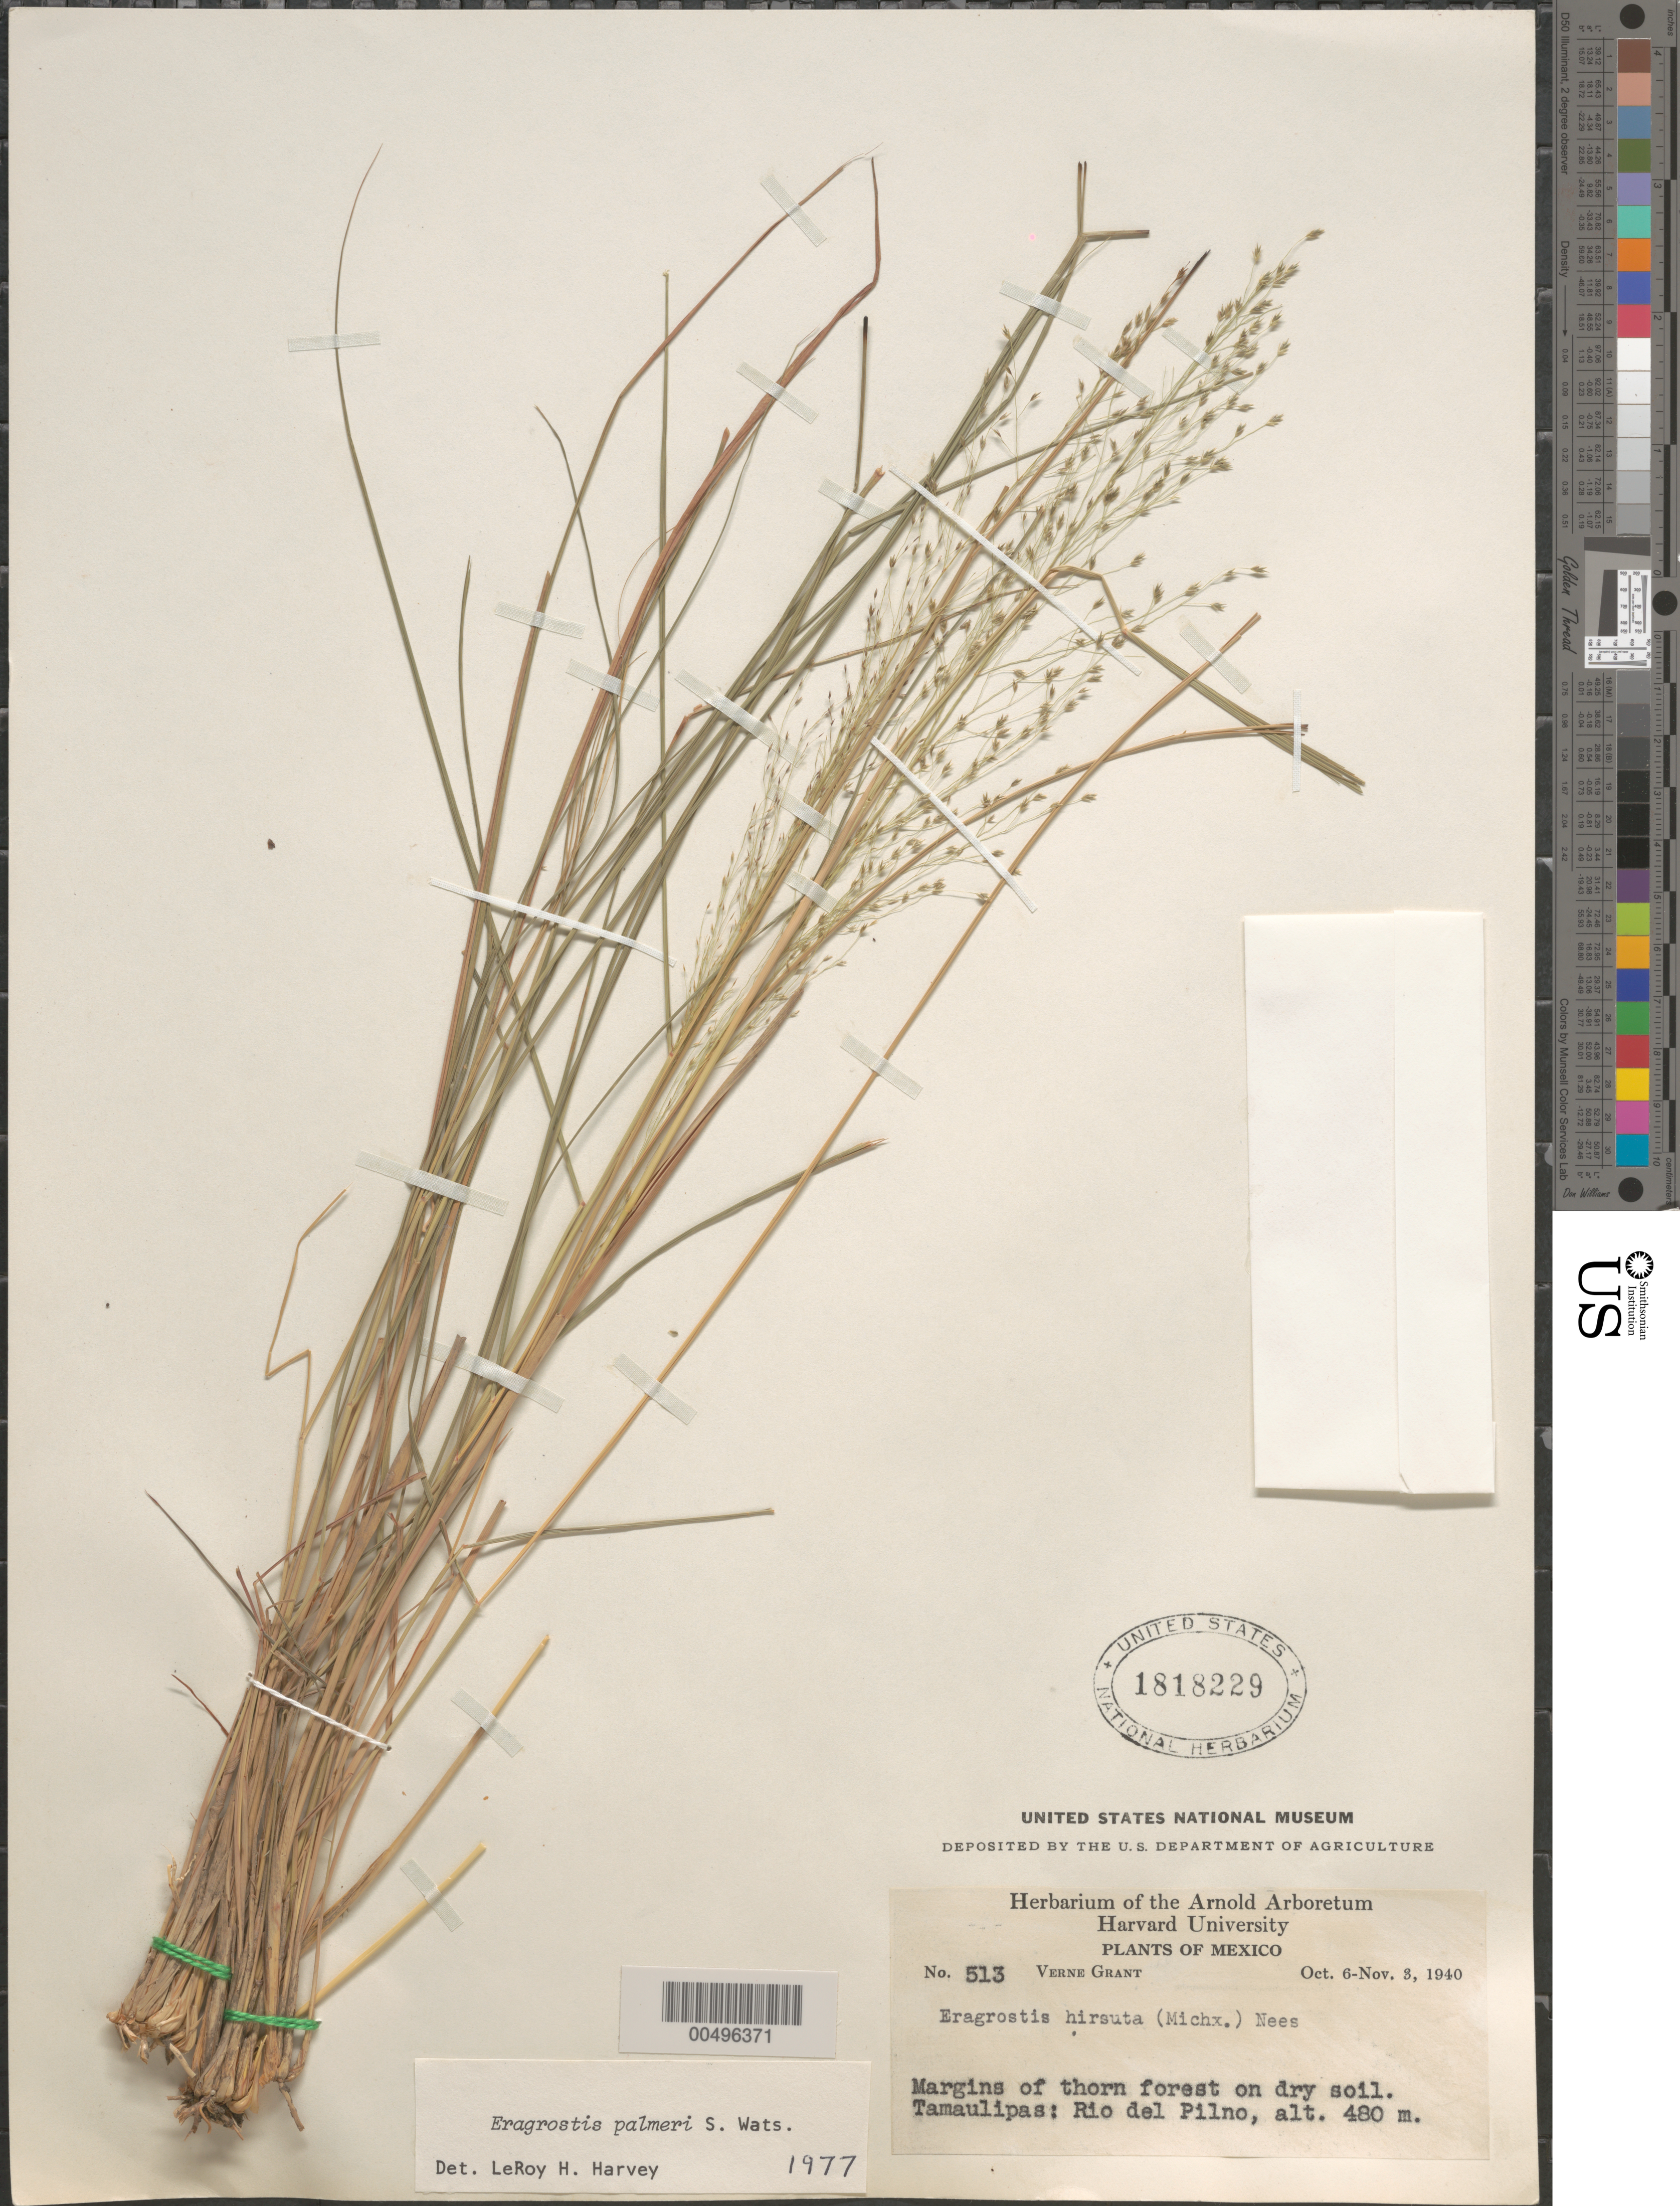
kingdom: Plantae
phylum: Tracheophyta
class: Liliopsida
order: Poales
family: Poaceae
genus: Eragrostis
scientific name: Eragrostis palmeri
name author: S. Watson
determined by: Harvey, L. H.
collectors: V. Grant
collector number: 513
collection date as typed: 6 Oct 1940 to 3 Nov 1940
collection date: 1940-10-06/1940-11-03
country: Mexico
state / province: Tamaulipas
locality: Rio del Pilno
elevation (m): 480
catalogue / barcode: US 1818229